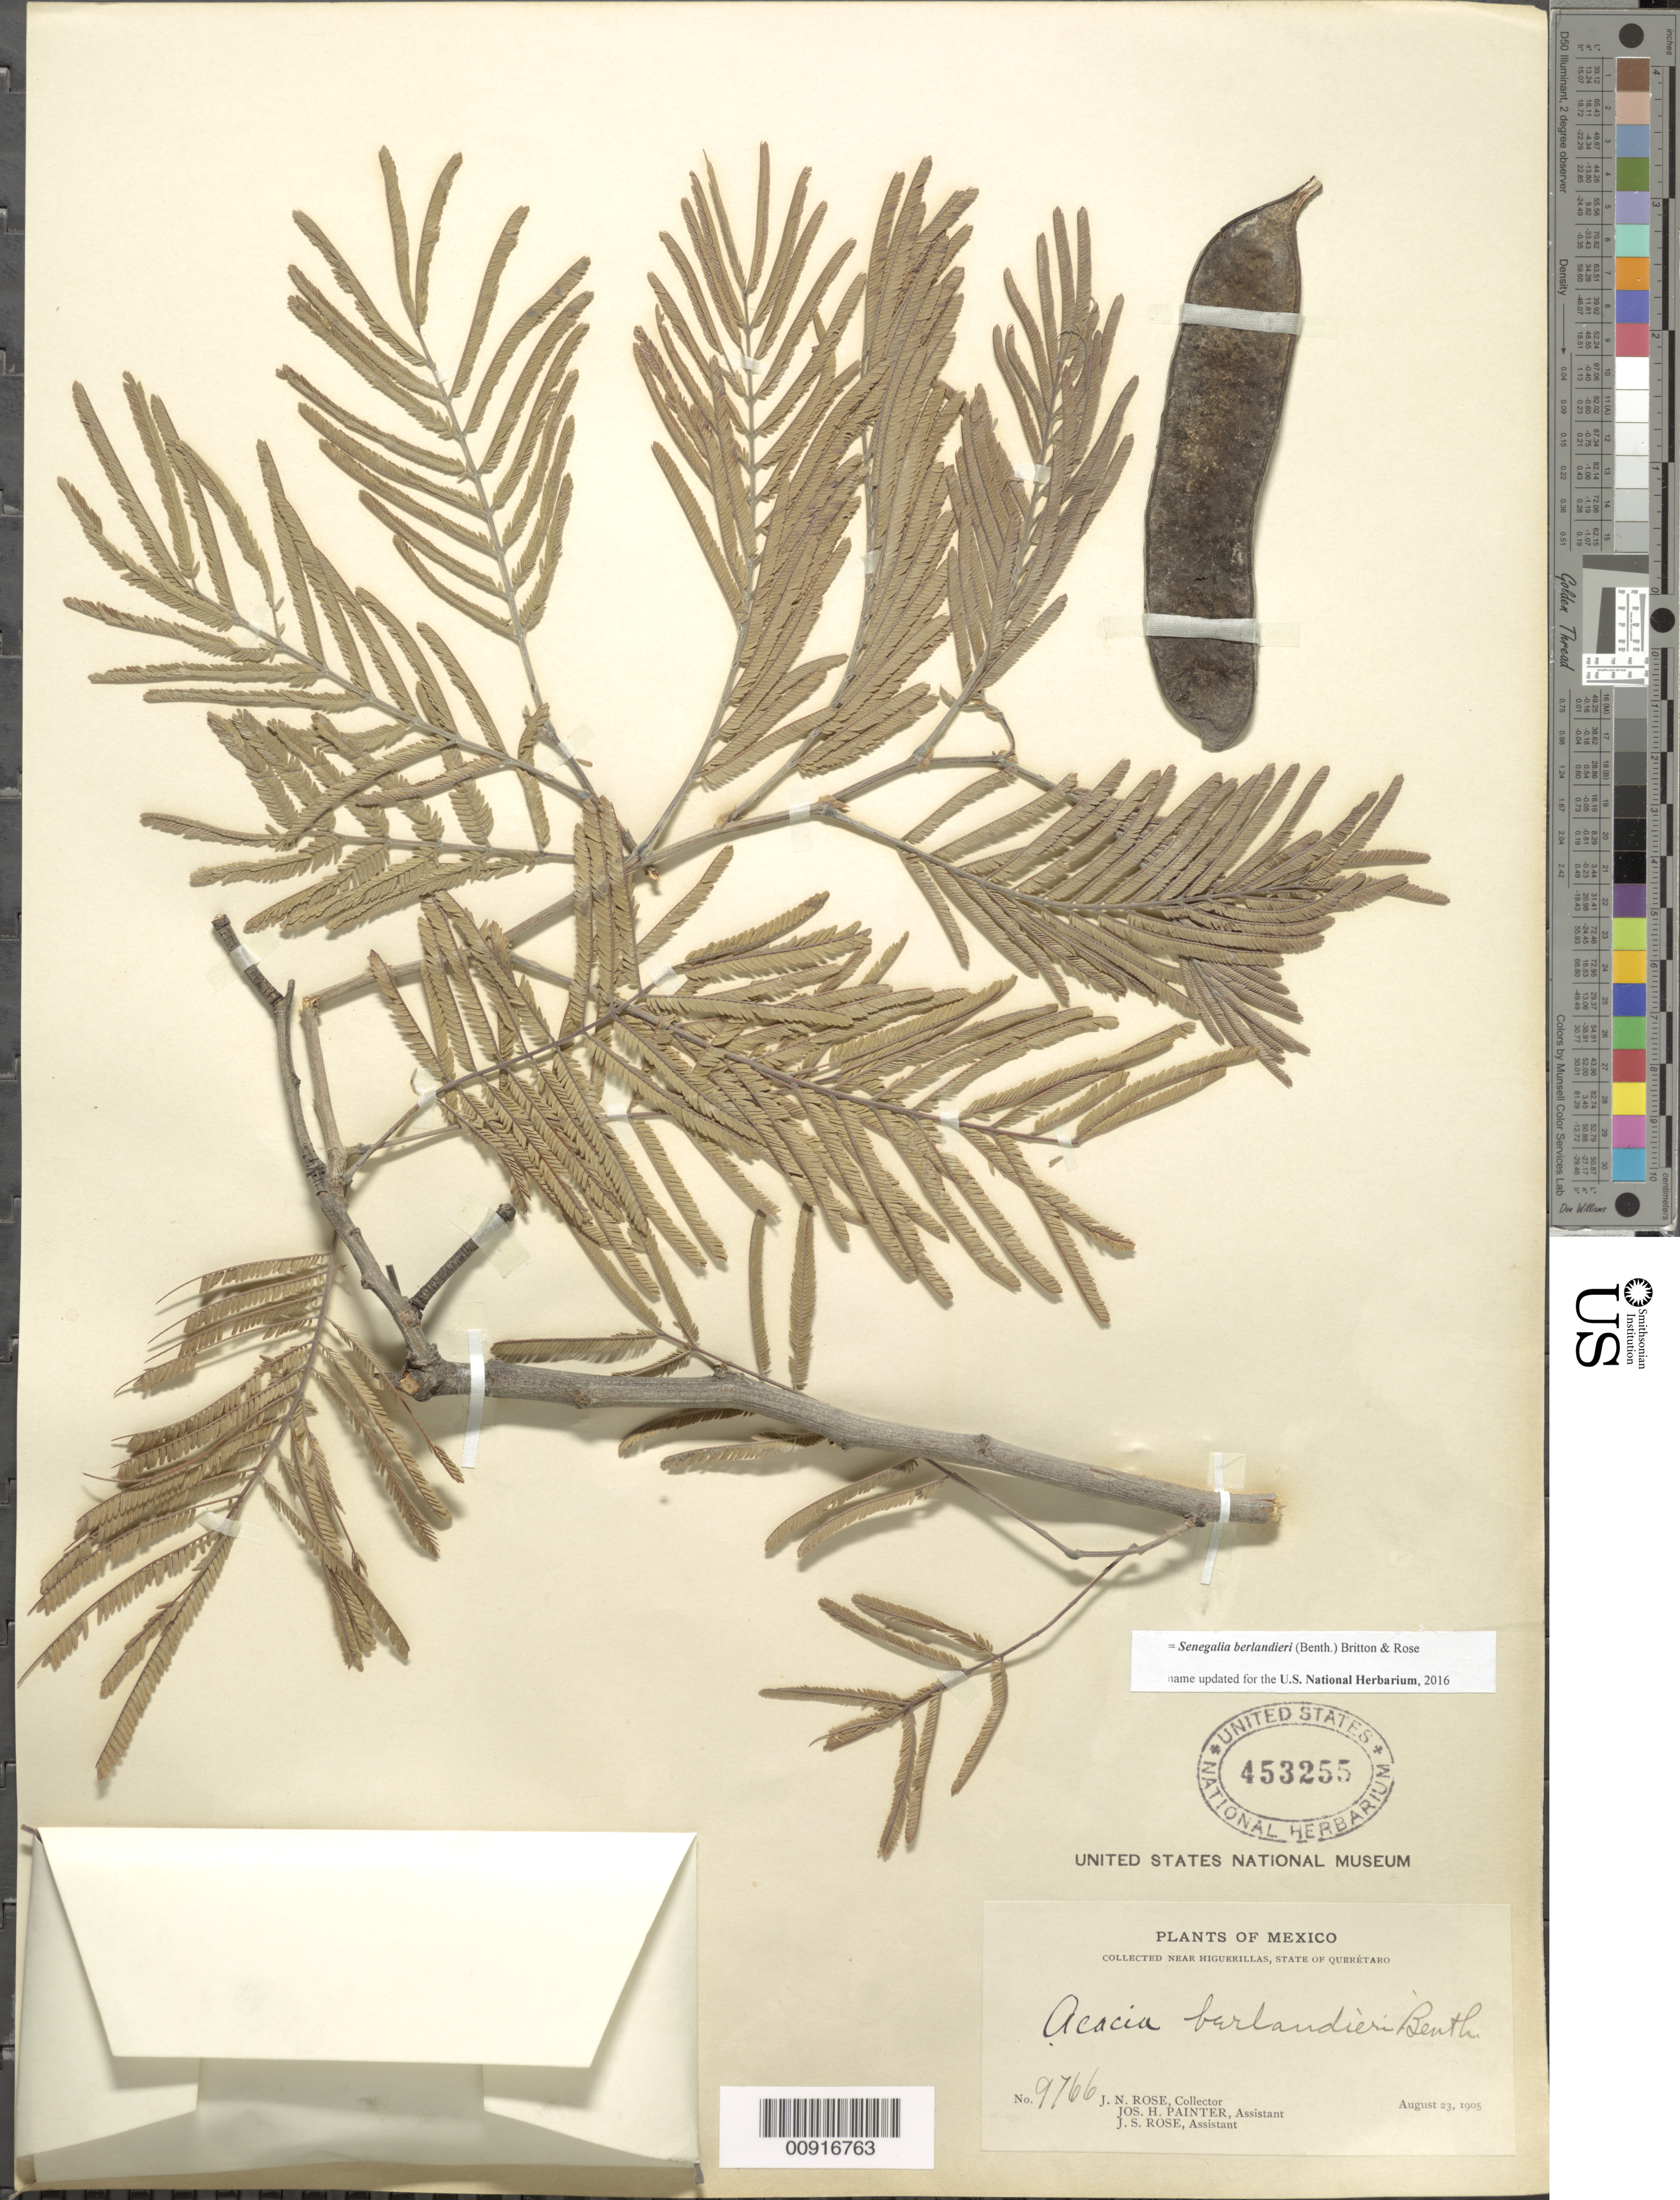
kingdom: Plantae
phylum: Tracheophyta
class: Magnoliopsida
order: Fabales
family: Fabaceae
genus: Senegalia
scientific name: Senegalia berlandieri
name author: (Benth.) Britton & Rose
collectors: J. N. Rose, J. H. Painter & J. S. Rose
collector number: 9766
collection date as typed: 23 Aug 1905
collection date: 1905-08-23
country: Mexico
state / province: Querétaro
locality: Near Higuerillas, State of Querétaro.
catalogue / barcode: US 453255